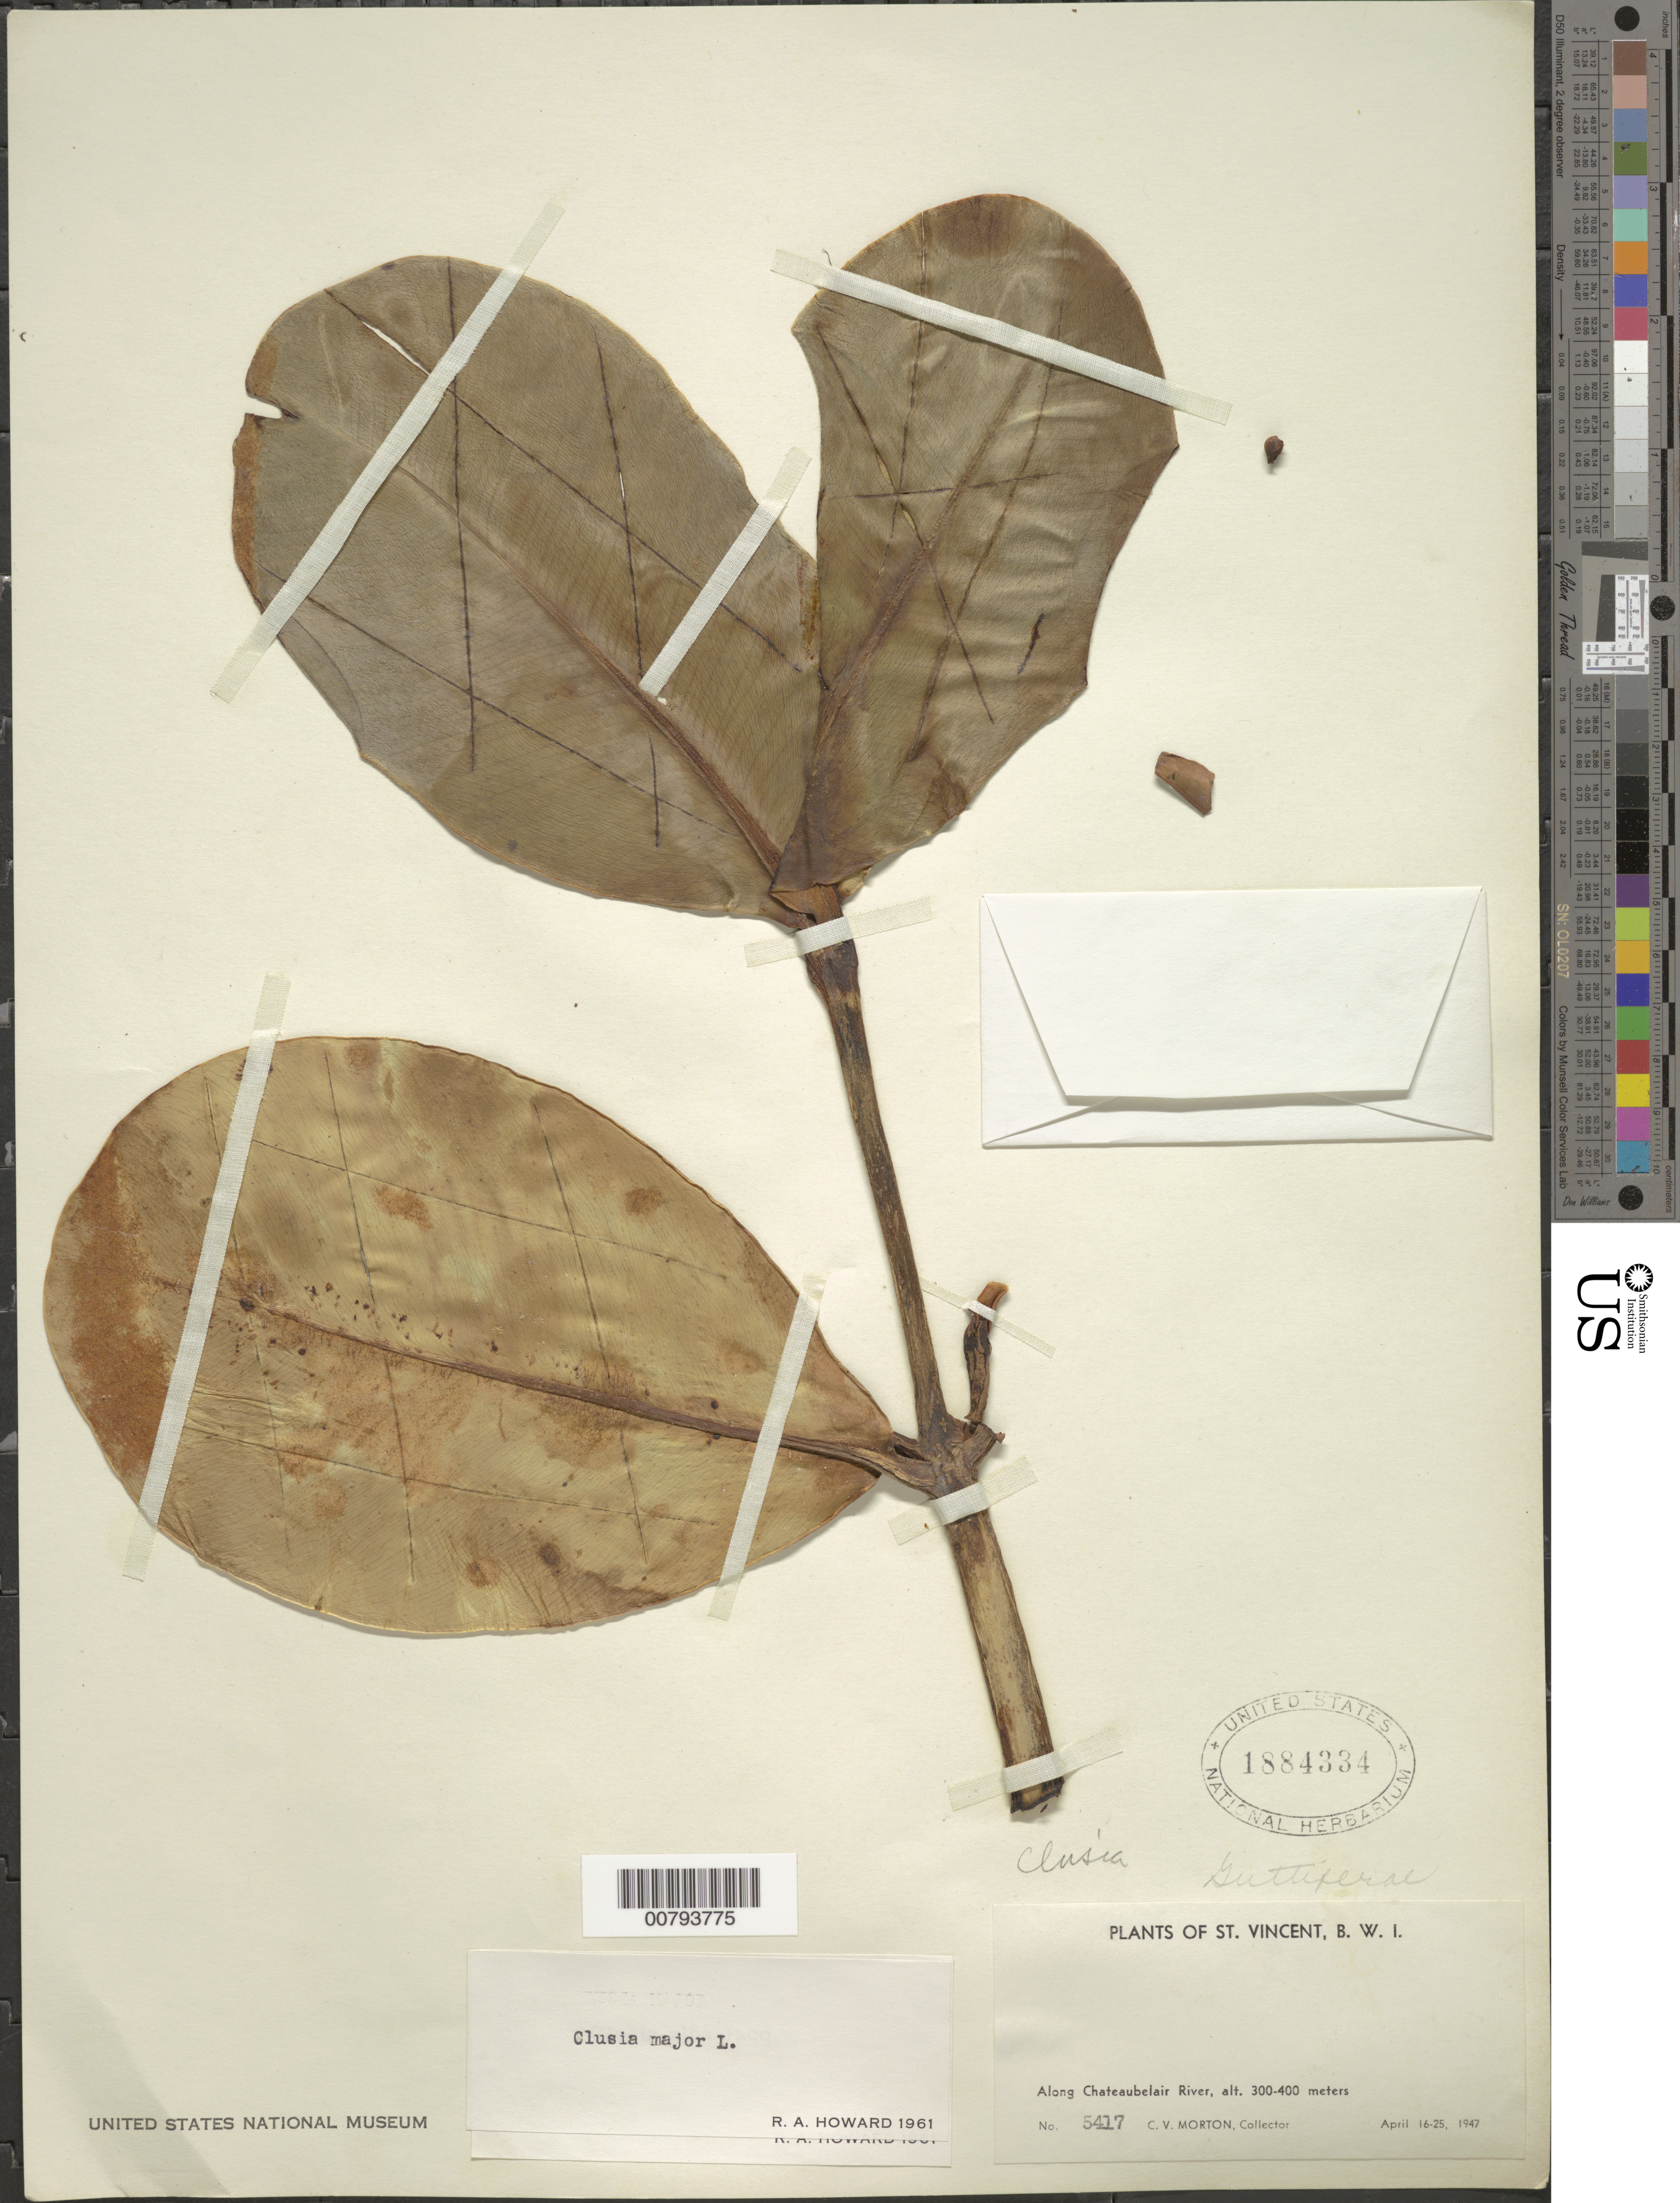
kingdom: Plantae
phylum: Tracheophyta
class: Magnoliopsida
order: Malpighiales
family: Clusiaceae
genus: Clusia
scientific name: Clusia major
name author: L.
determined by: Howard, R. A.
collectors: C. V. Morton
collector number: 5417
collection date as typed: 16 Apr 1947 to 25 Apr 1947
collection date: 1947-04-16/1947-04-25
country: St. Vincent - Grenadines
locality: Along Chateaubclair River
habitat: Riverine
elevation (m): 300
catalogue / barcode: US 1884334